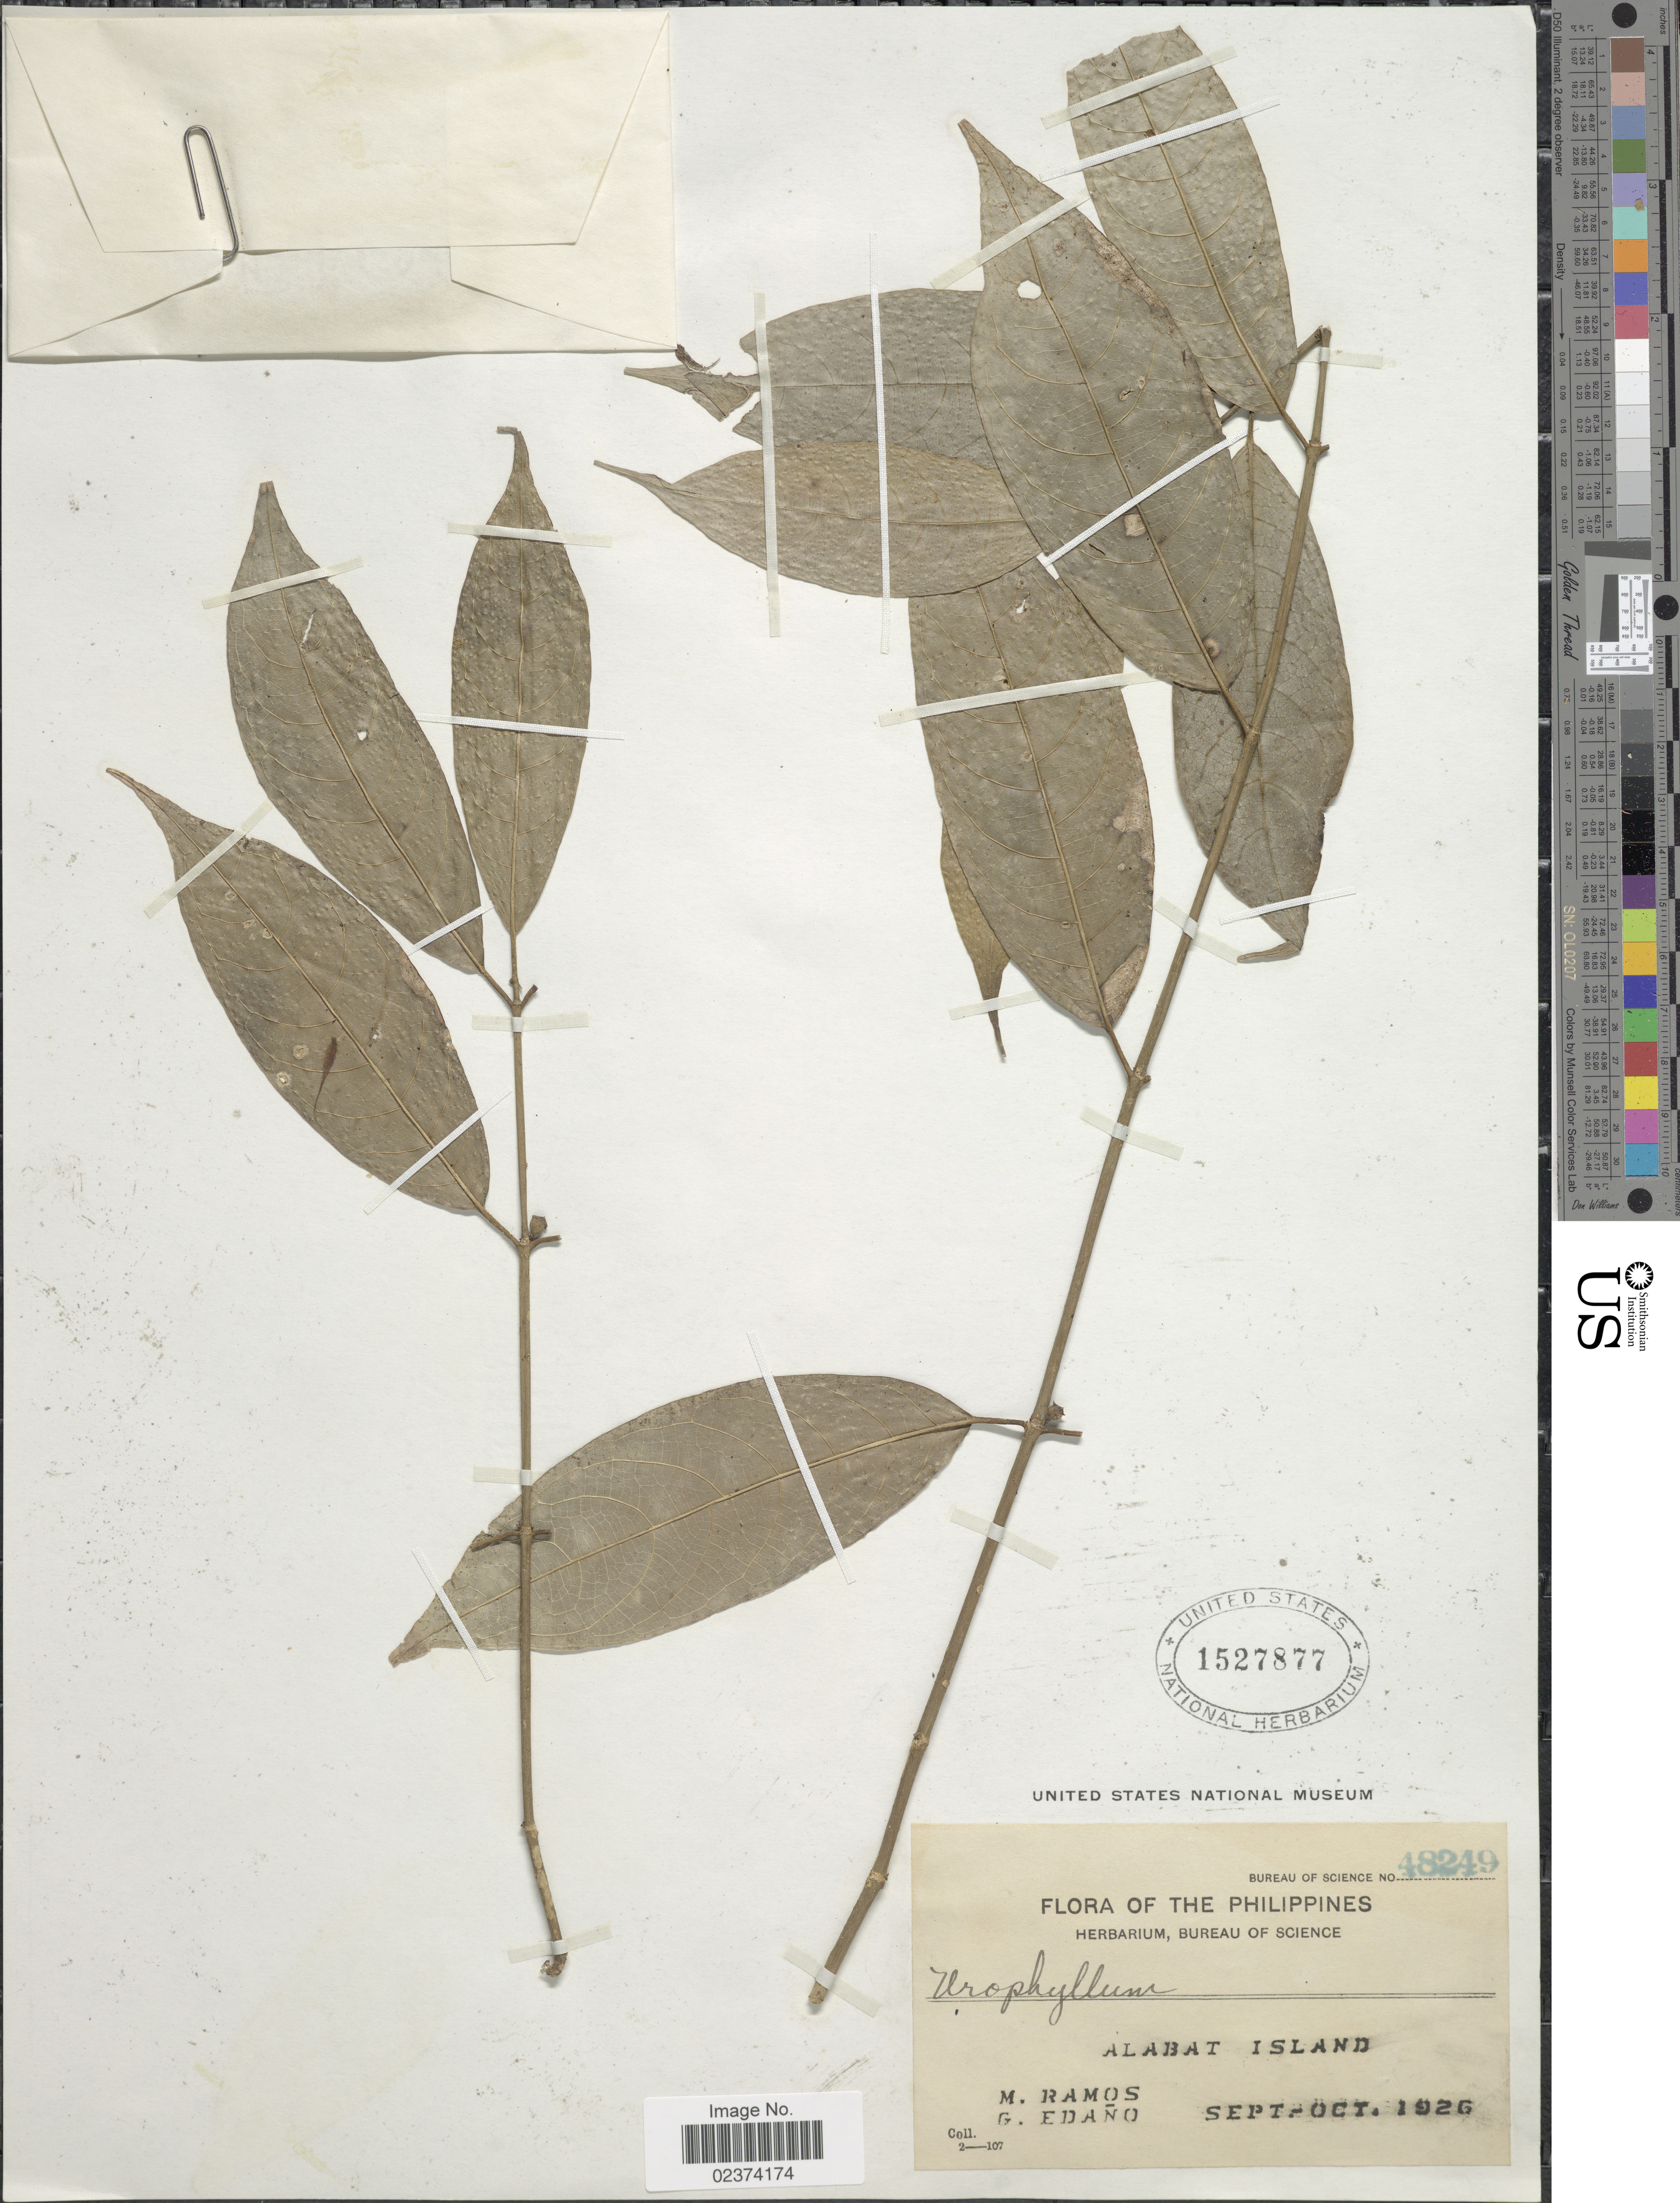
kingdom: Plantae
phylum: Tracheophyta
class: Magnoliopsida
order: Gentianales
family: Rubiaceae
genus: Urophyllum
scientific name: Urophyllum sp.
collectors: M. Ramos & G. Edaño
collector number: Bureau of Science 48249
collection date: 1926-09/1926-10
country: Philippines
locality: Alabat Island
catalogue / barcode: US 1527877